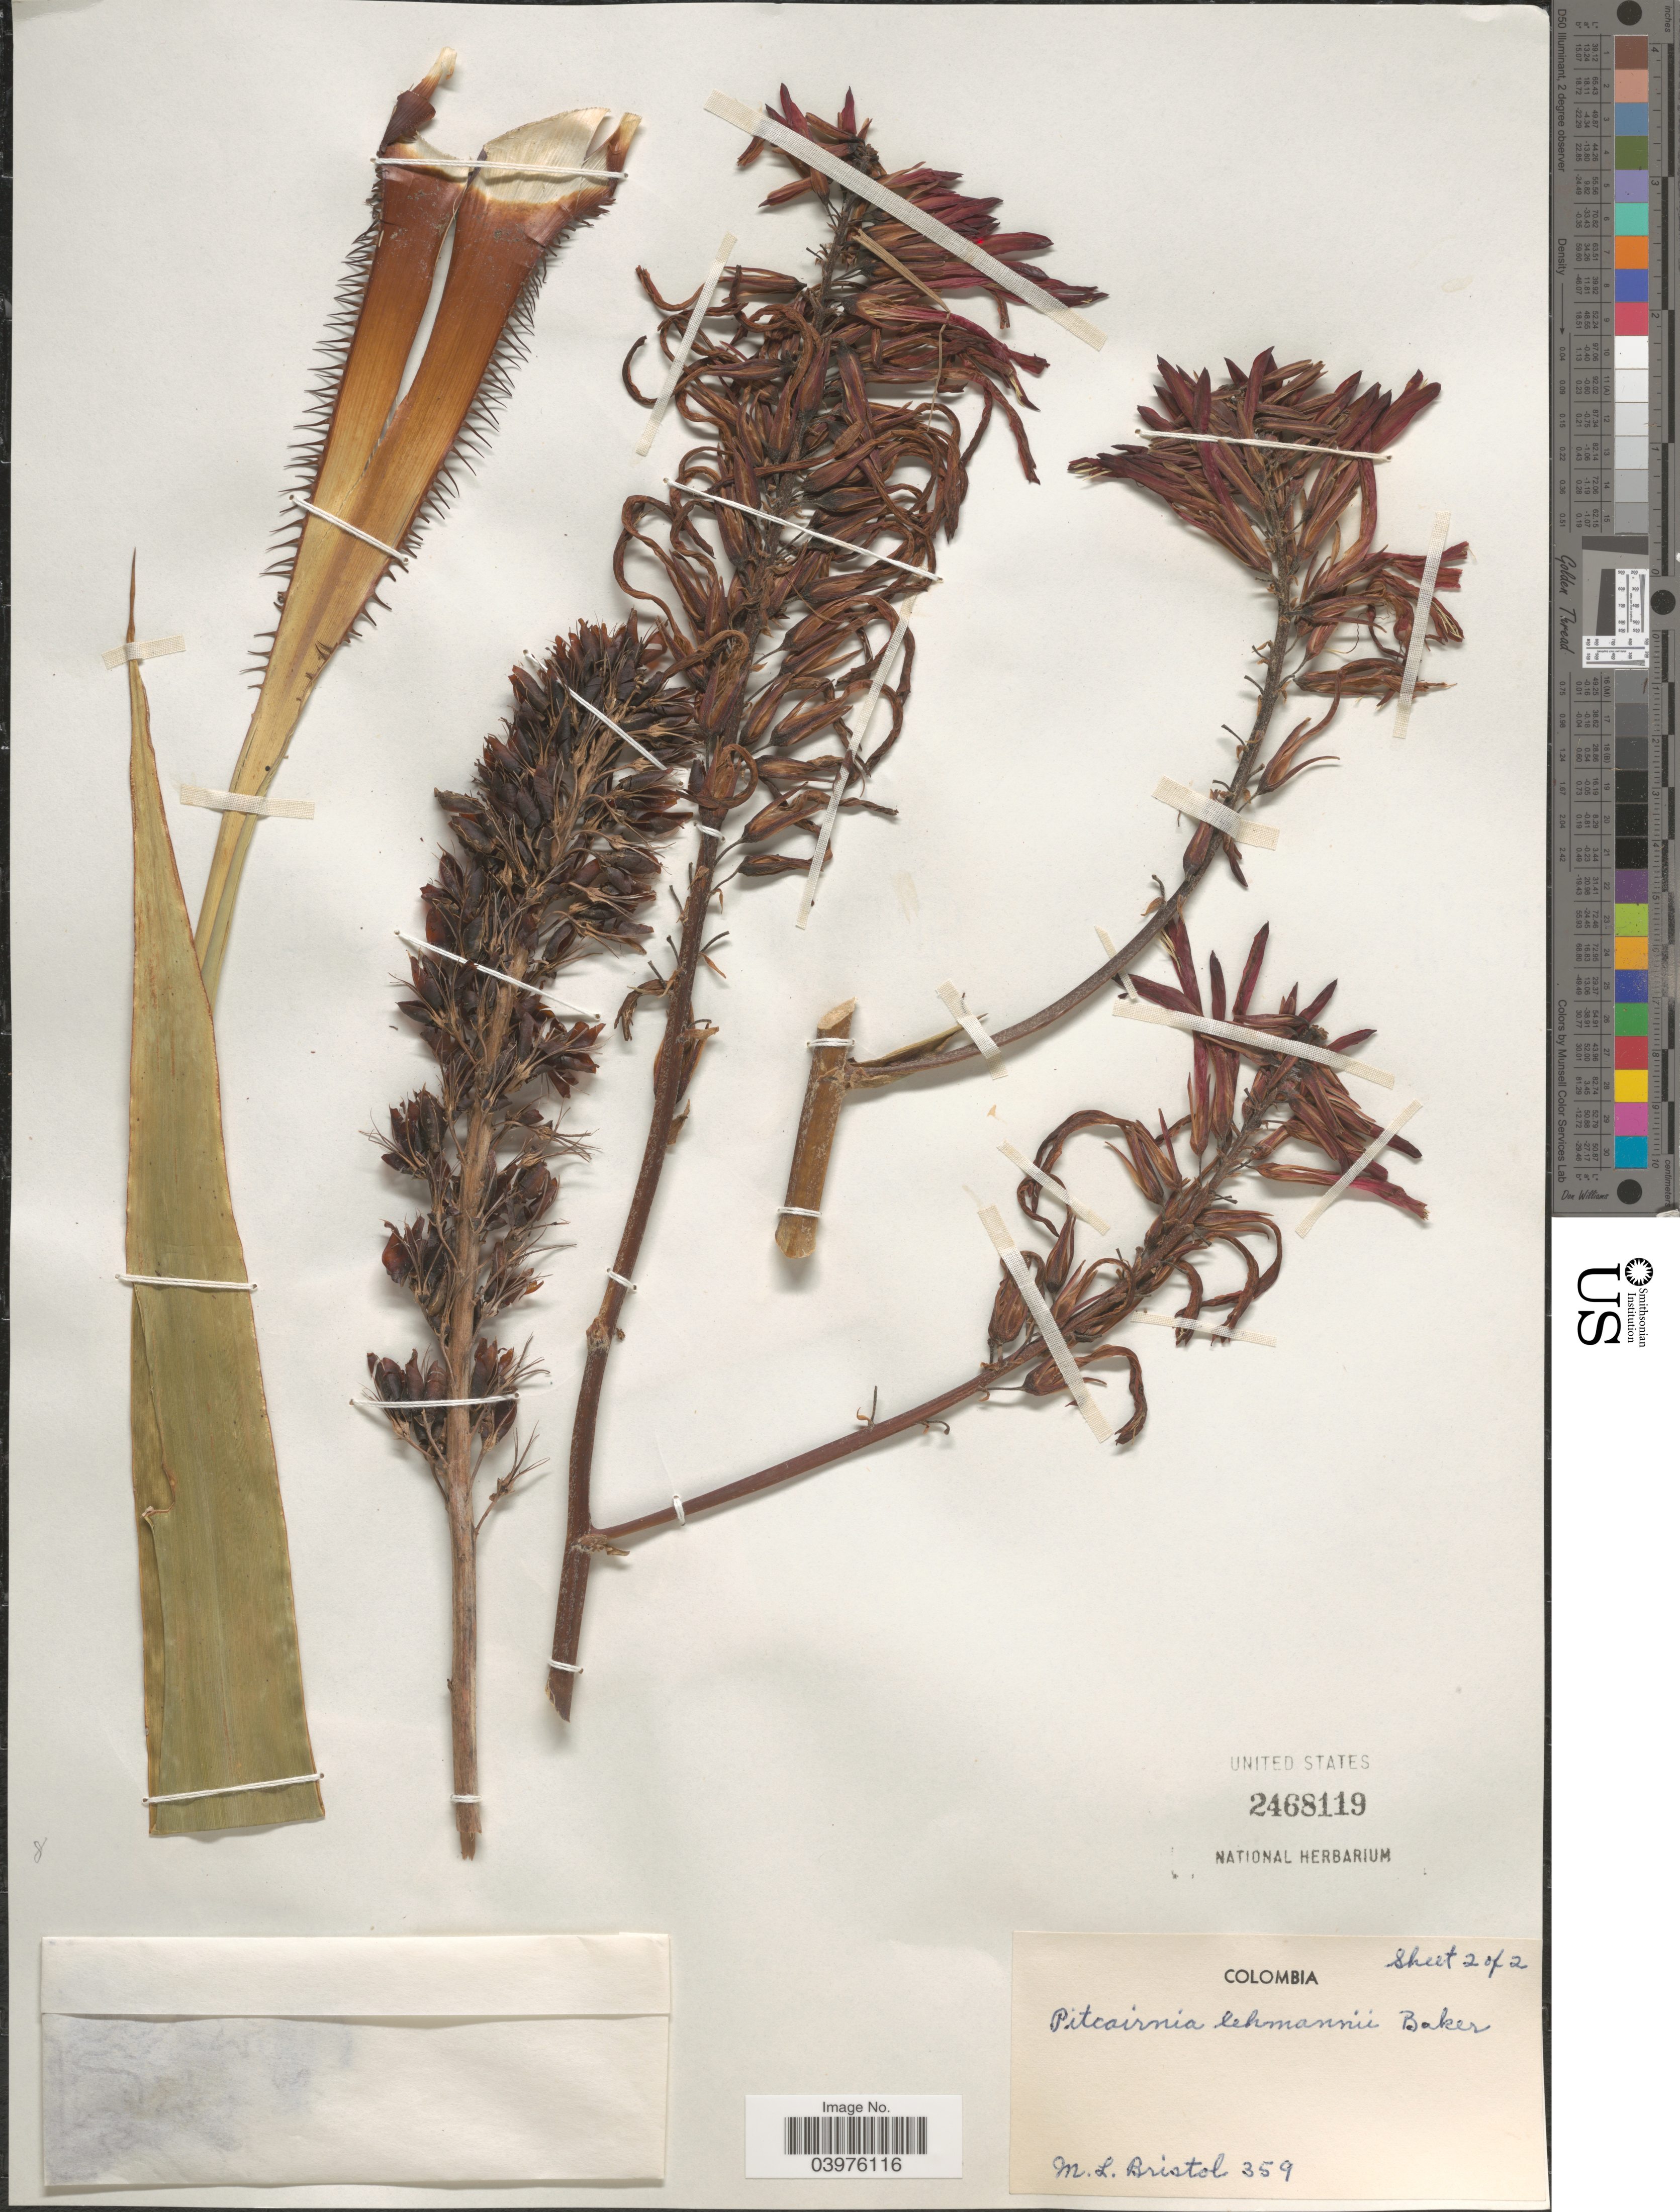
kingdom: Plantae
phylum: Tracheophyta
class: Liliopsida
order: Poales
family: Bromeliaceae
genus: Pitcairnia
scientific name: Pitcairnia lehmannii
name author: Baker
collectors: M. L. Bristol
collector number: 359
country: Colombia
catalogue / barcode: US 2468119